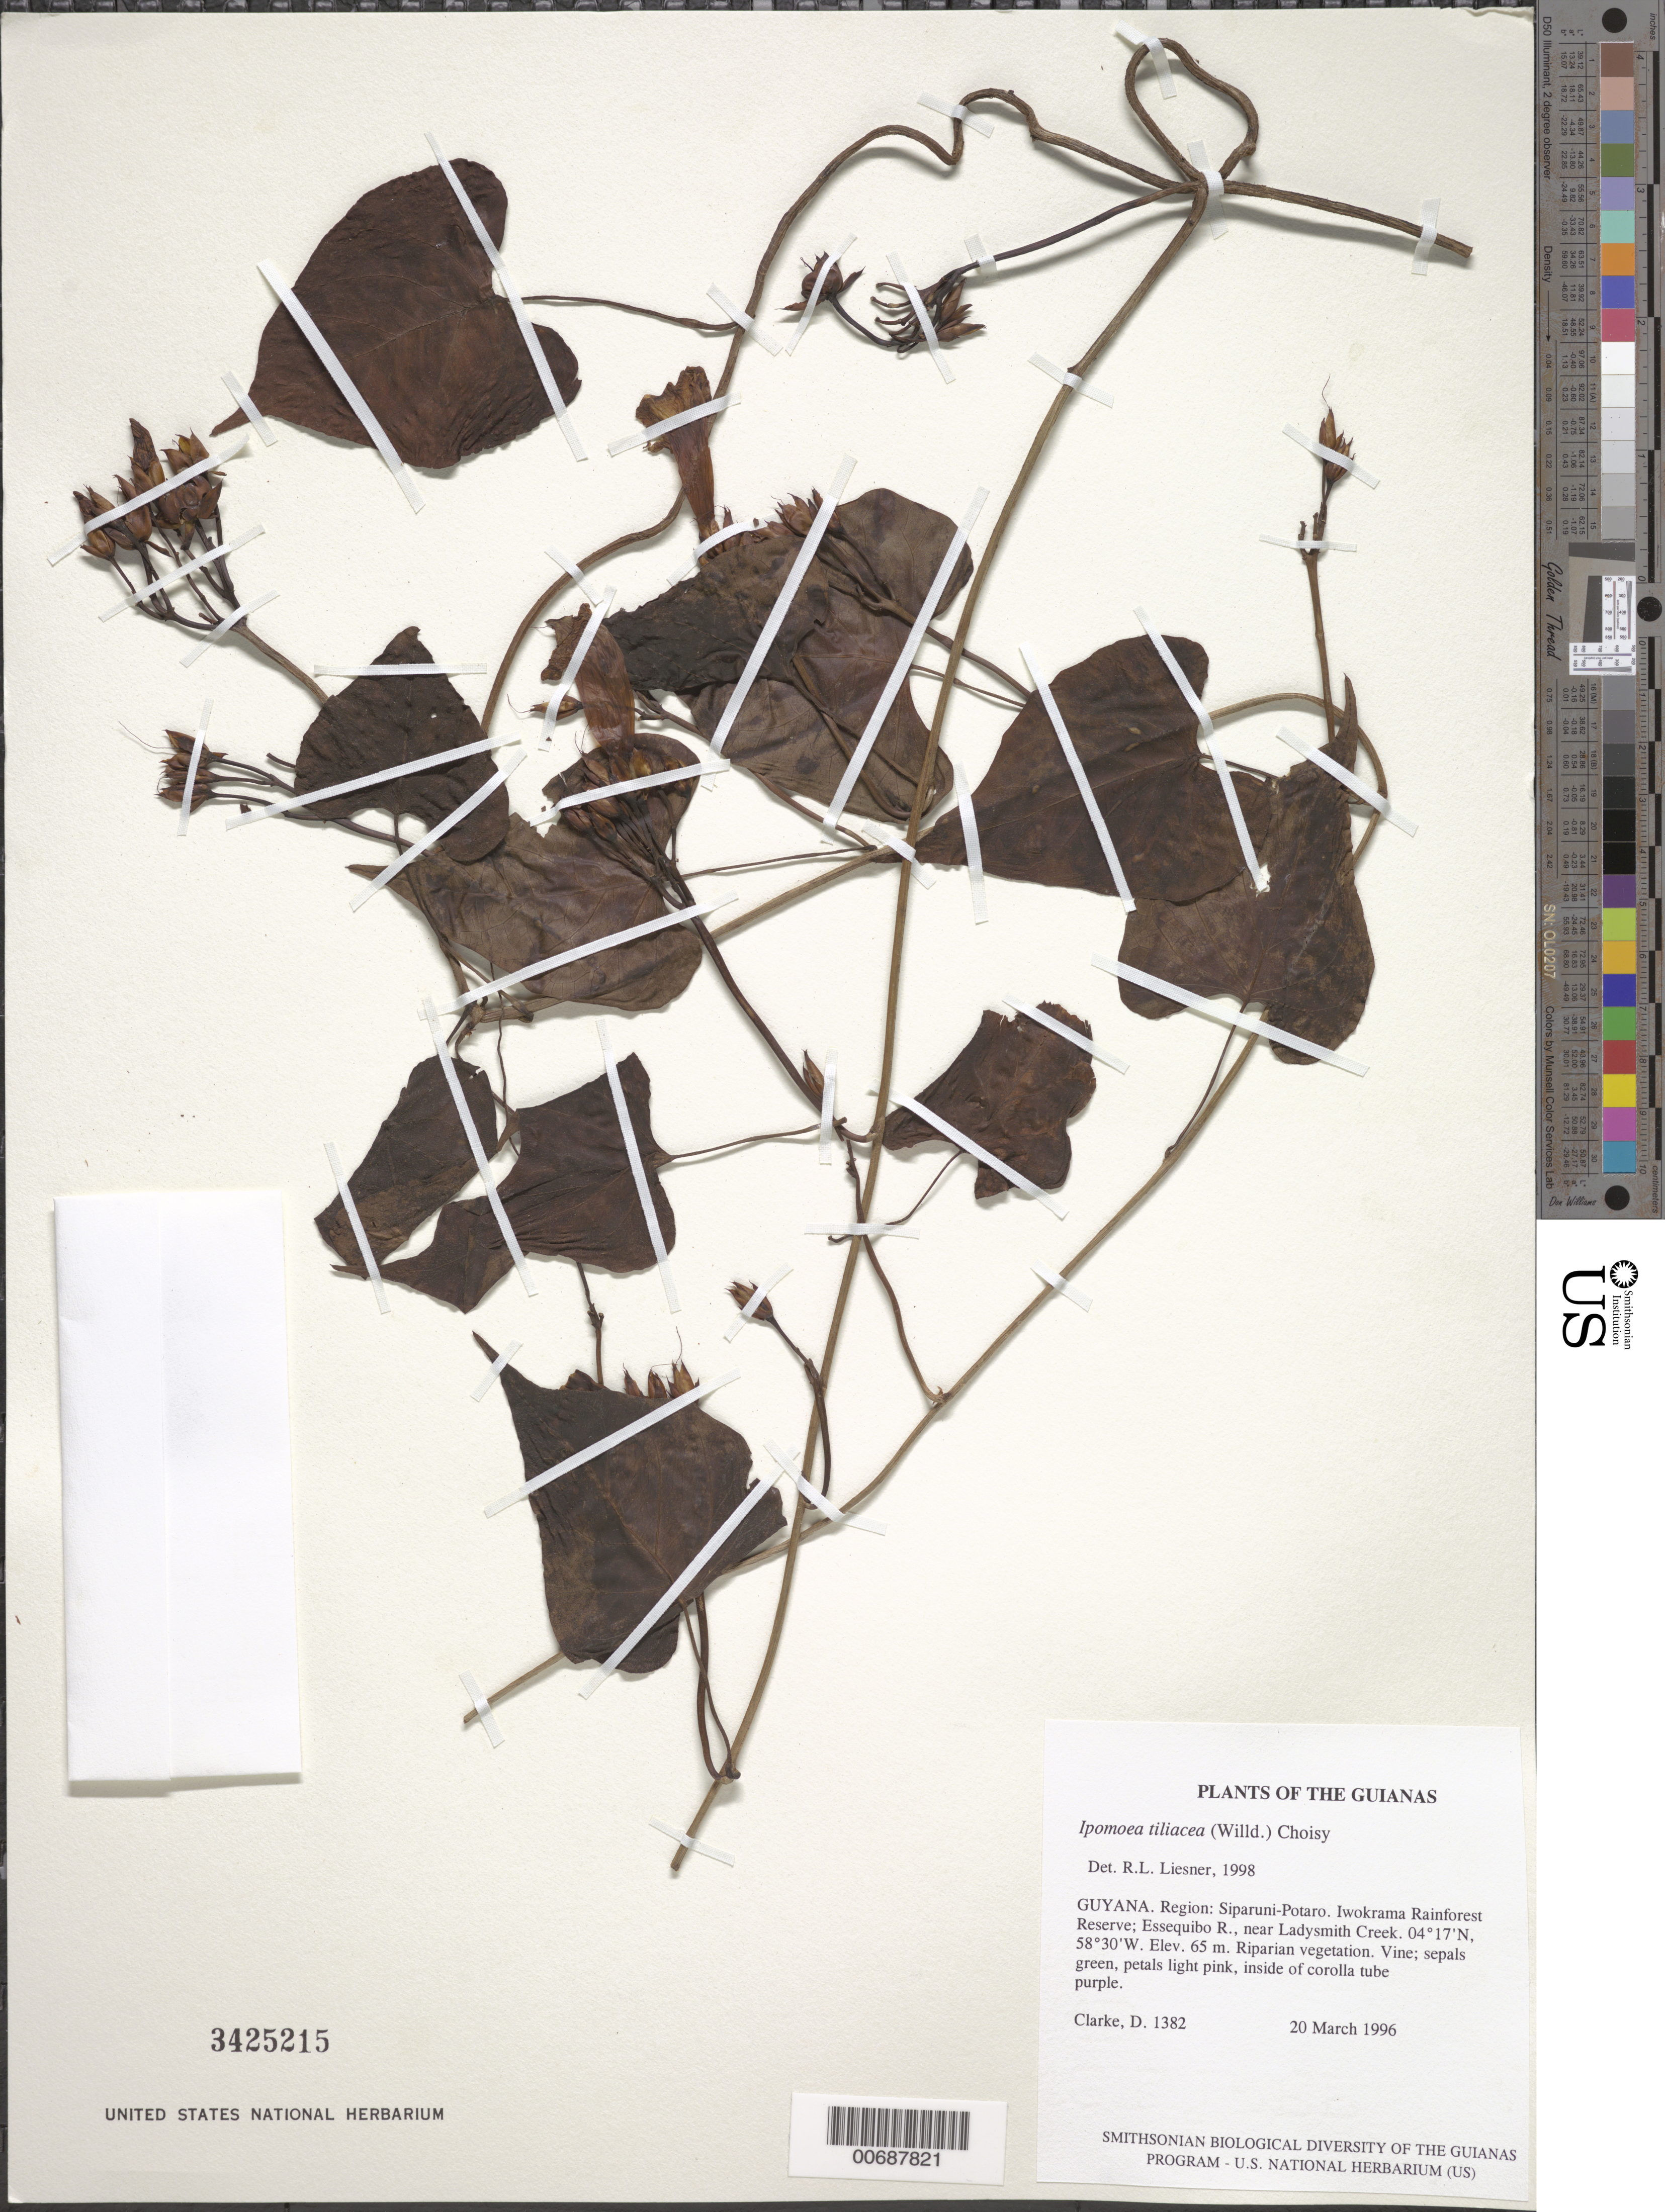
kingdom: Plantae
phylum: Tracheophyta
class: Magnoliopsida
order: Solanales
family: Convolvulaceae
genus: Ipomoea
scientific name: Ipomoea tiliacea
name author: (Willd.) Choisy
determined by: Liesner, R. L.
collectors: H. D. Clarke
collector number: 1382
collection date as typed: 20 March 1996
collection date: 1996-03-20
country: Guyana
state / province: Potaro-Siparuni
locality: Iwokrama Rainforest Reserve; Essequibo R., near Ladysmith Creek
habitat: Riparian vegetation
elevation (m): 65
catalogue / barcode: US 3425215